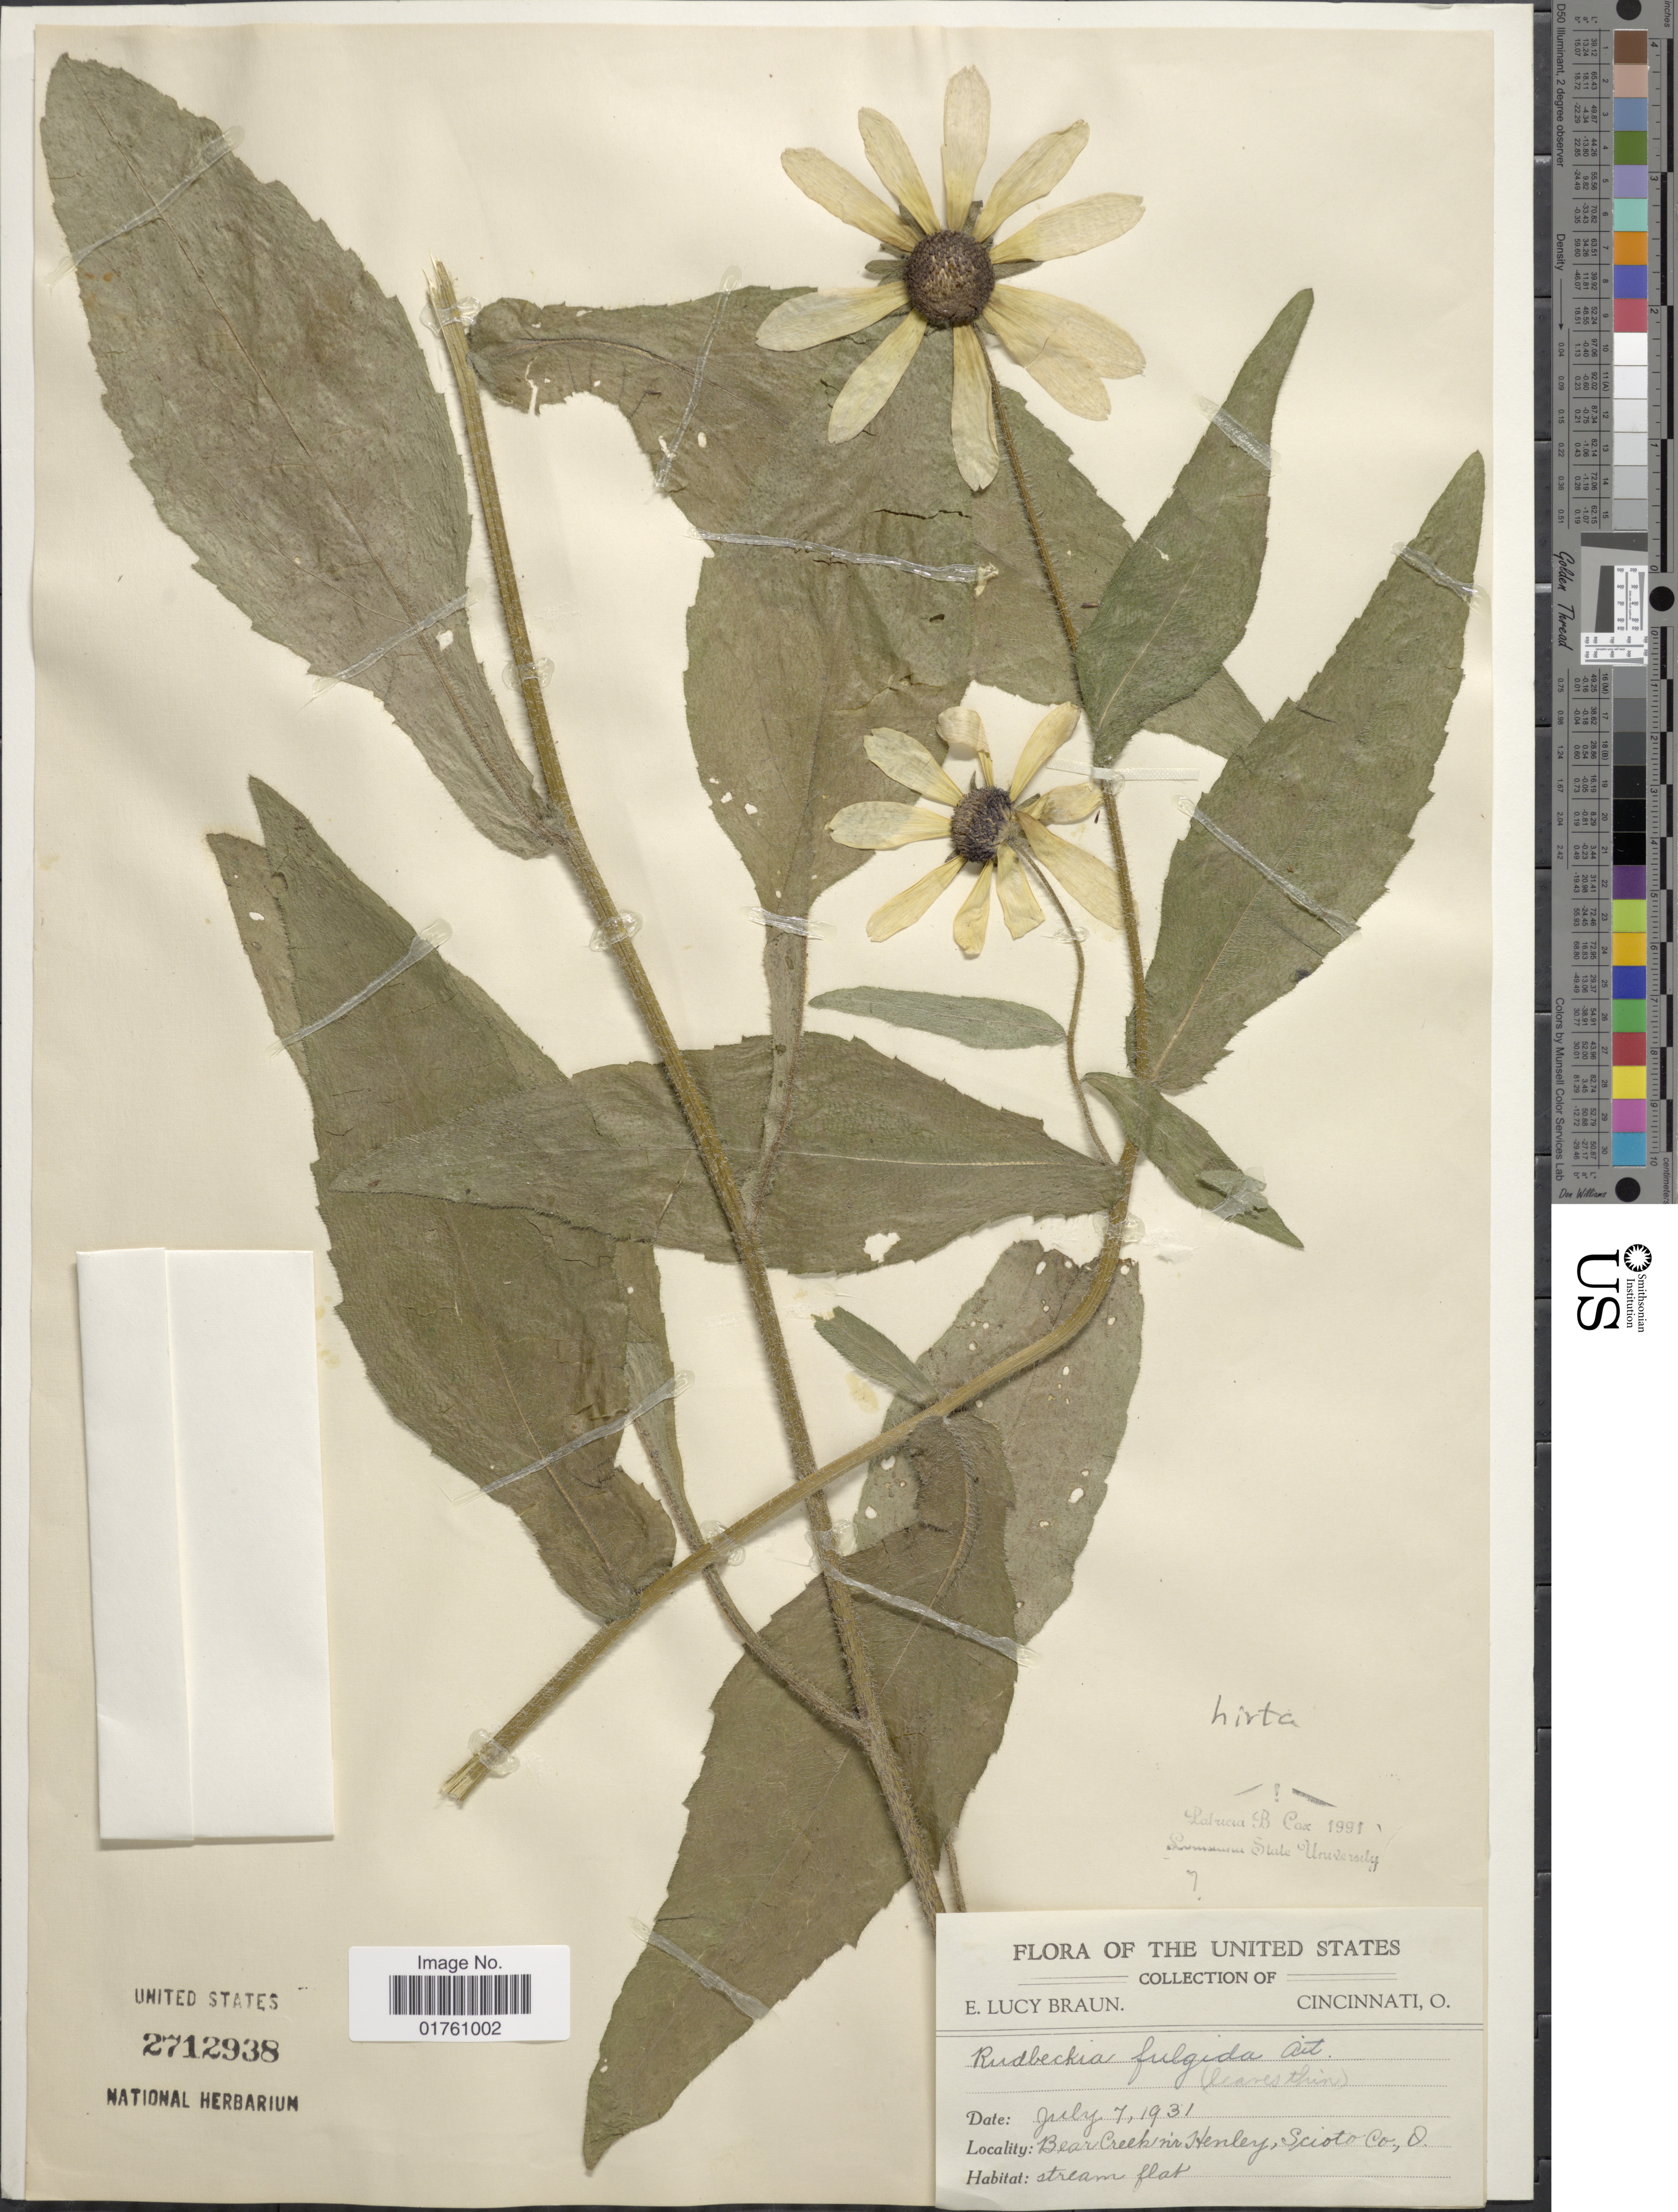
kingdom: Plantae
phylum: Tracheophyta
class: Magnoliopsida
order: Asterales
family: Asteraceae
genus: Rudbeckia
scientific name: Rudbeckia hirta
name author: L.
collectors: E. L. Braun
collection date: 1931-07-07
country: United States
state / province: Ohio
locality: Bear Creek nr henley, Scioto Co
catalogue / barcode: US 2712938